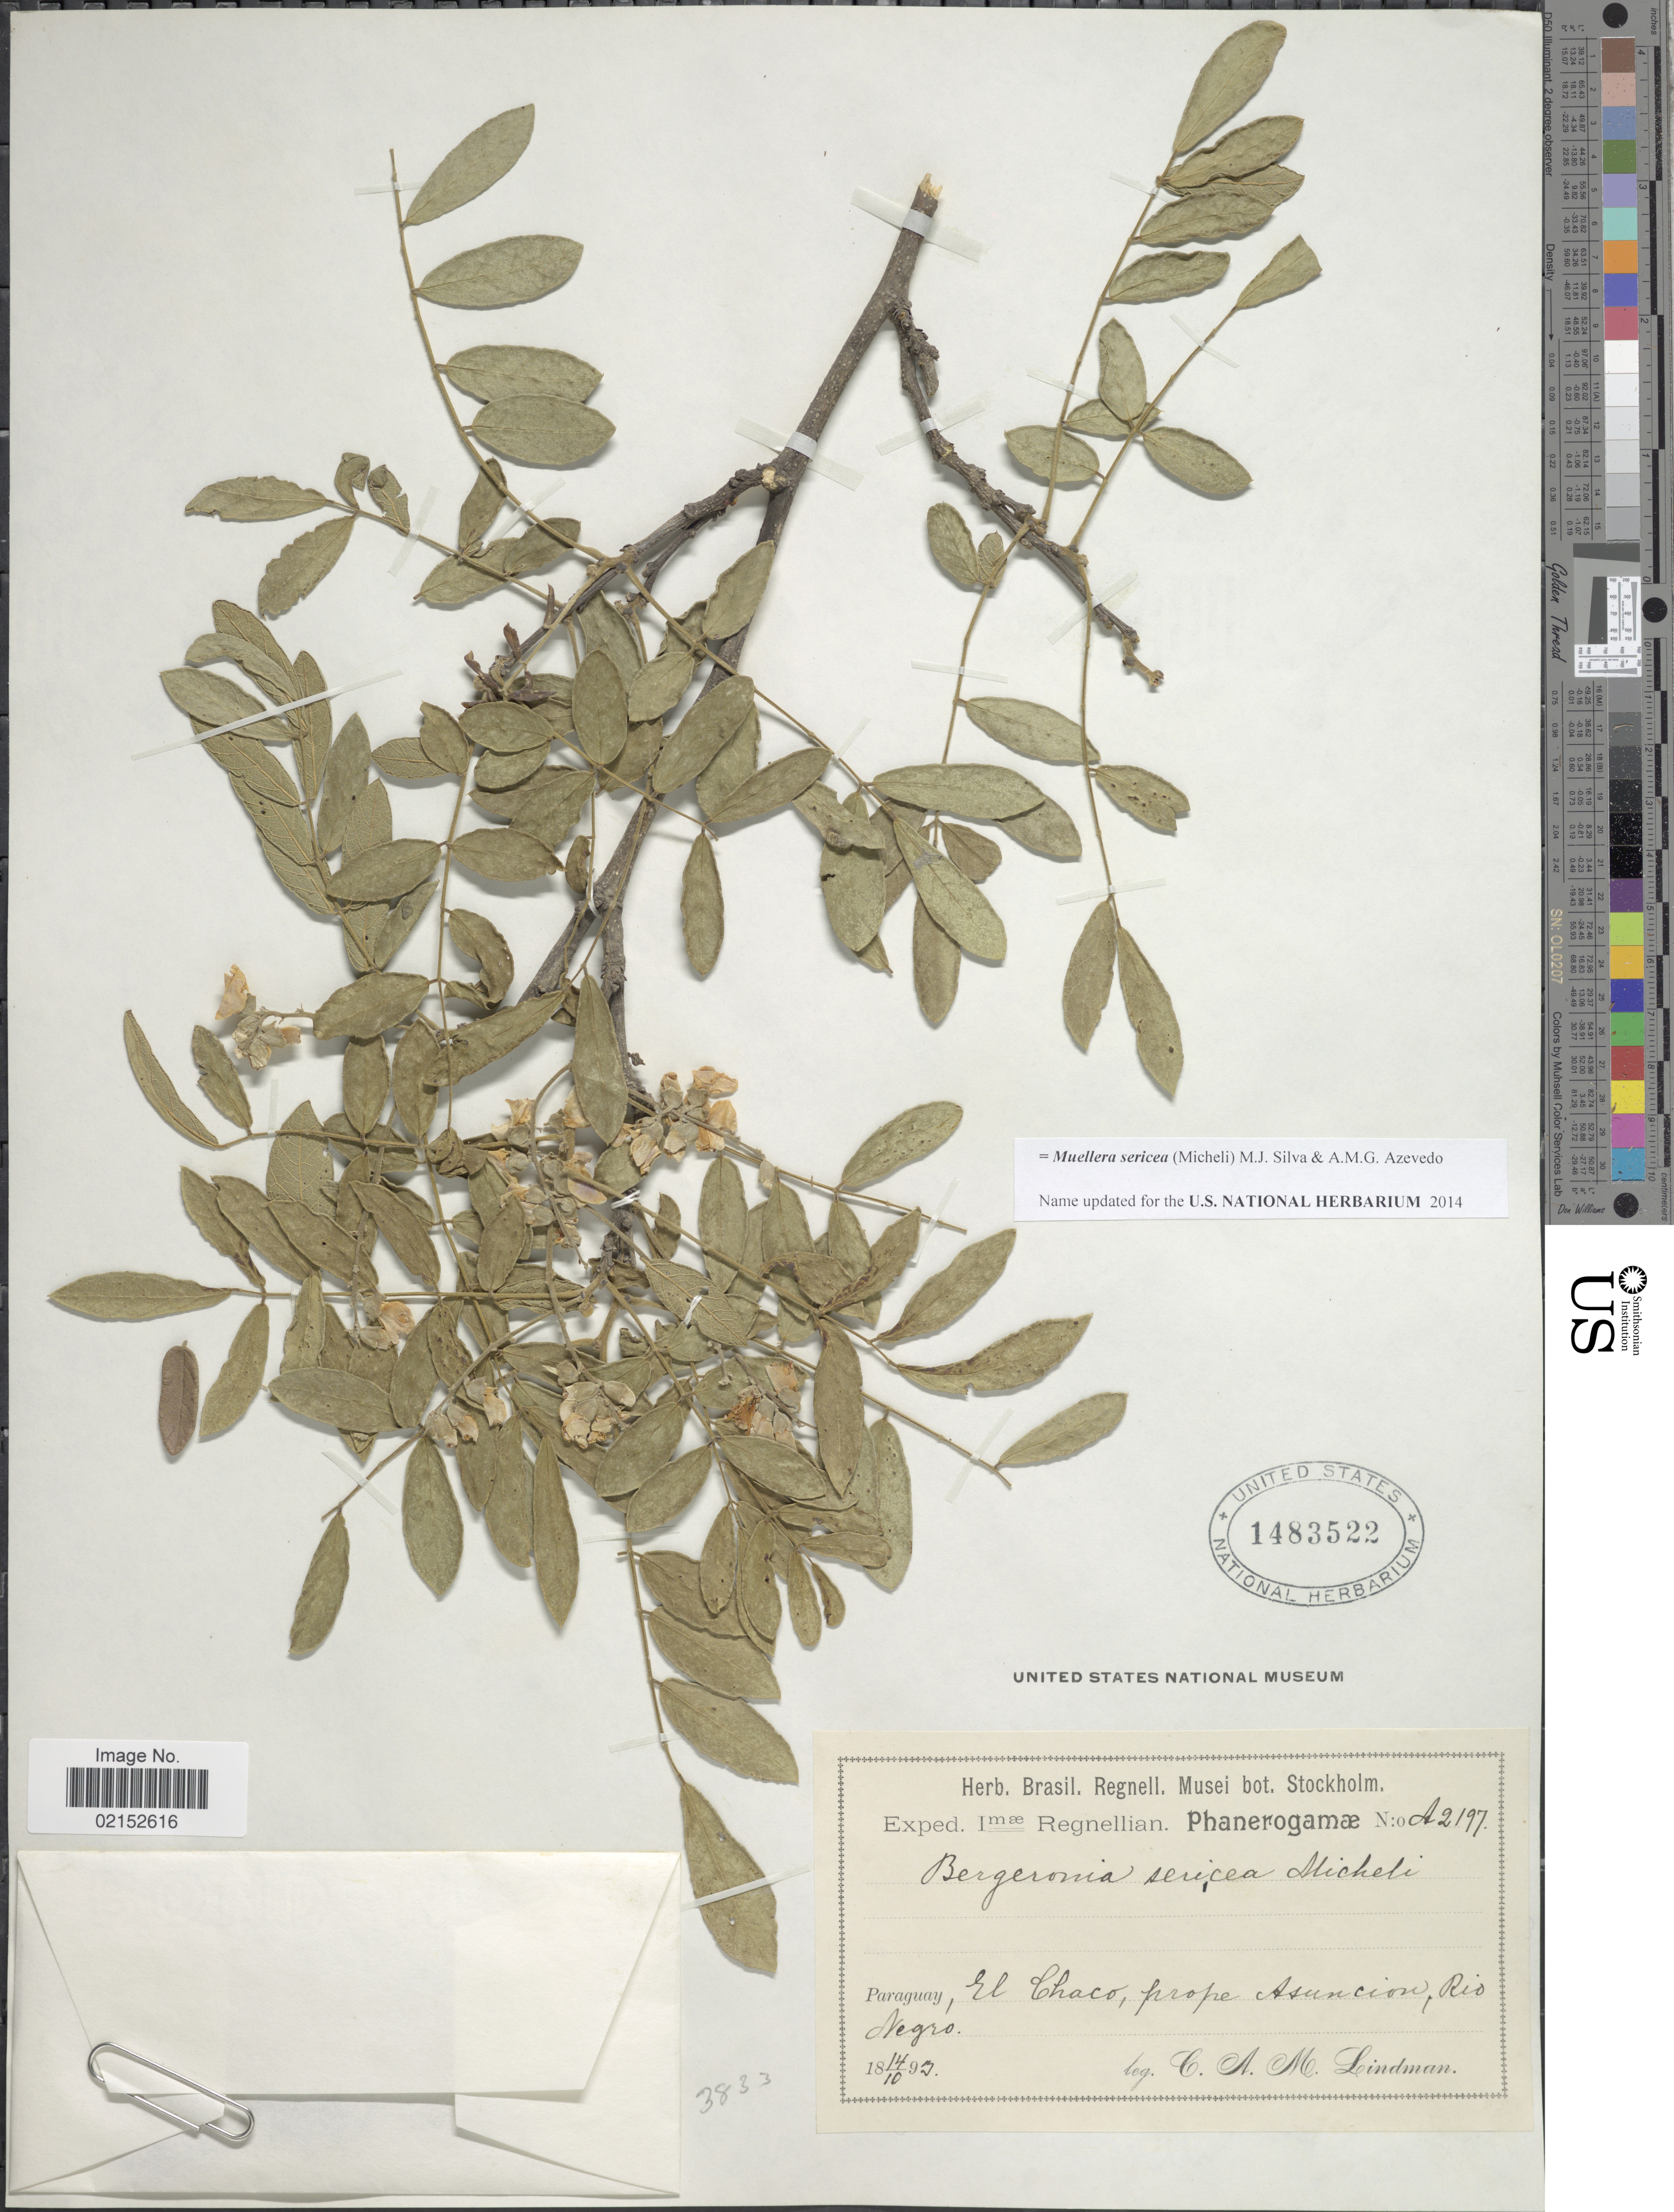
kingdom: Plantae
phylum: Tracheophyta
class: Magnoliopsida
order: Fabales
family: Fabaceae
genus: Muellera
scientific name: Muellera sericea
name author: (Micheli) M.J. Silva & A.M.G. Azevedo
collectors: C. A. M. Lindman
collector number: A 2197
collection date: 1893-10-14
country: Paraguay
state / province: Asuncion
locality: El Chaco, Rio Negro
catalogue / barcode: US 1483522